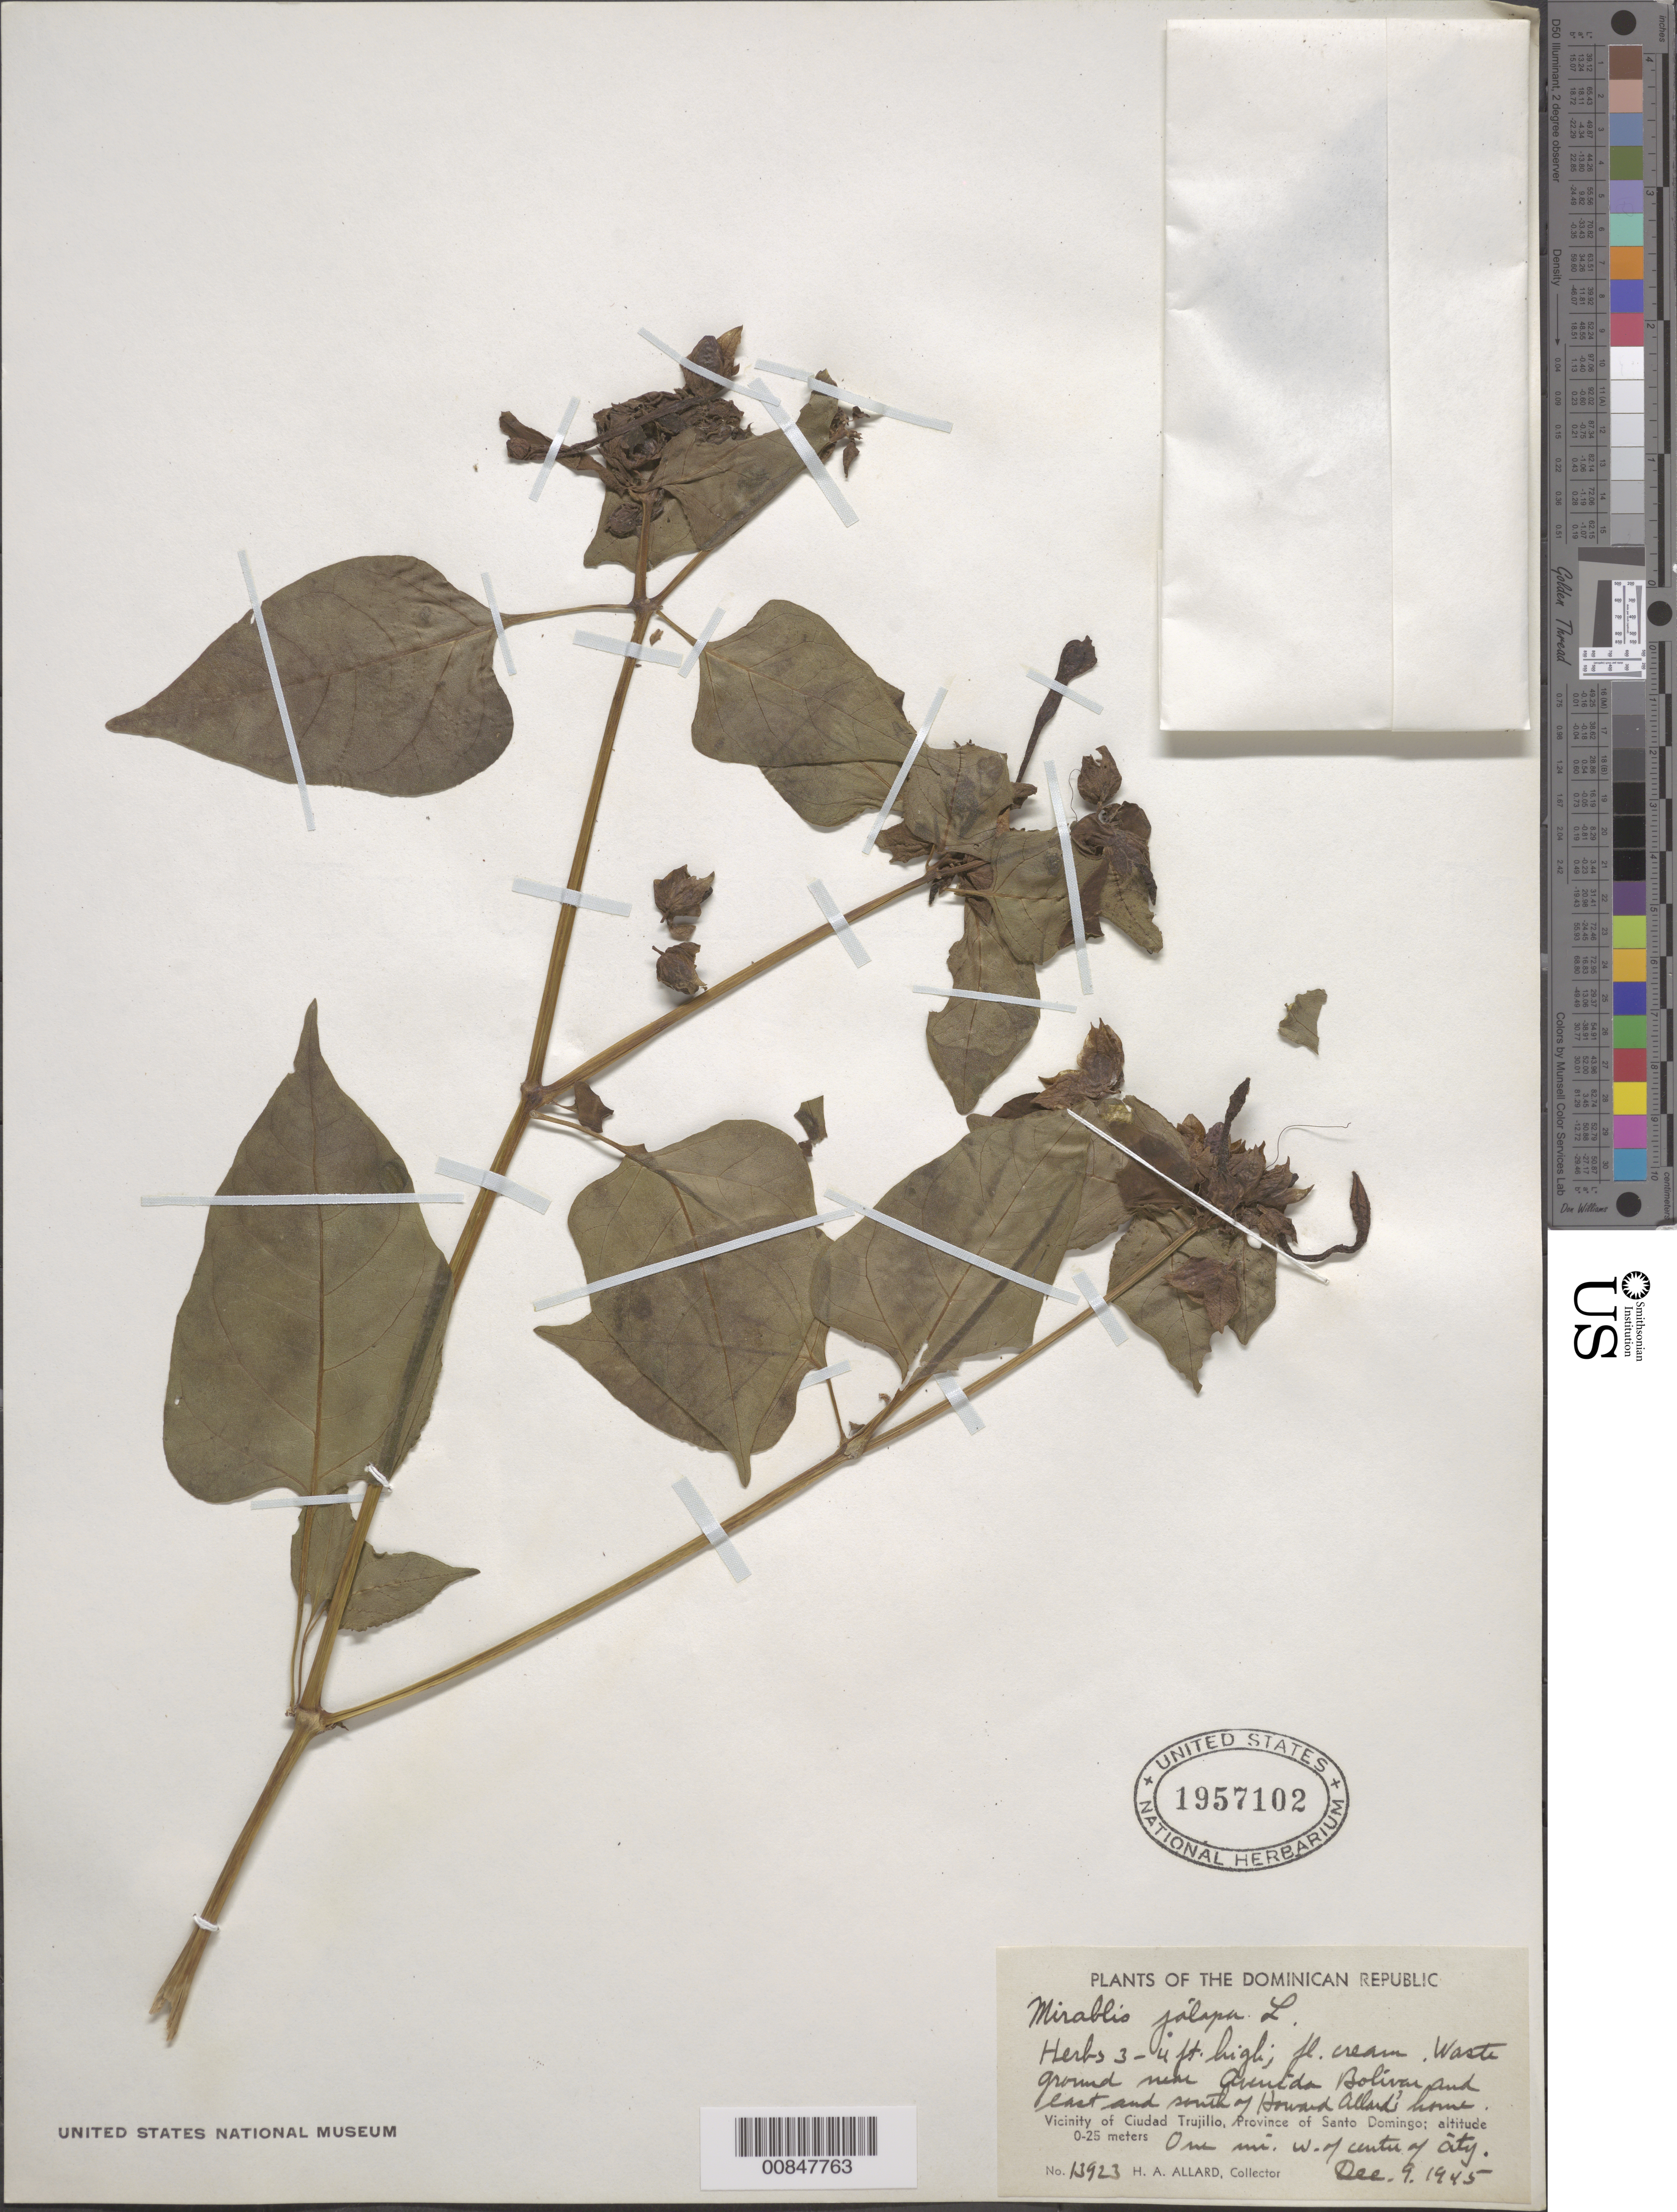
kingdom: Plantae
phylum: Tracheophyta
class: Magnoliopsida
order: Caryophyllales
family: Nyctaginaceae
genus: Mirabilis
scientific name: Mirabilis jalapa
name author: L.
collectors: H. A. Allard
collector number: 13923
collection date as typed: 09 Dec 1945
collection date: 1945-12-09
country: Dominican Republic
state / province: Distrito Nacional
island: Hispaniola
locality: Vicinity of Ciudad Trujillo, Province of Santo Domingo (obsolete). Near Avenida Bolivar and east and south of Howard Allard's home. One mi. W of center of city.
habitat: Waste ground.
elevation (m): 0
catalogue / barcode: US 1957102